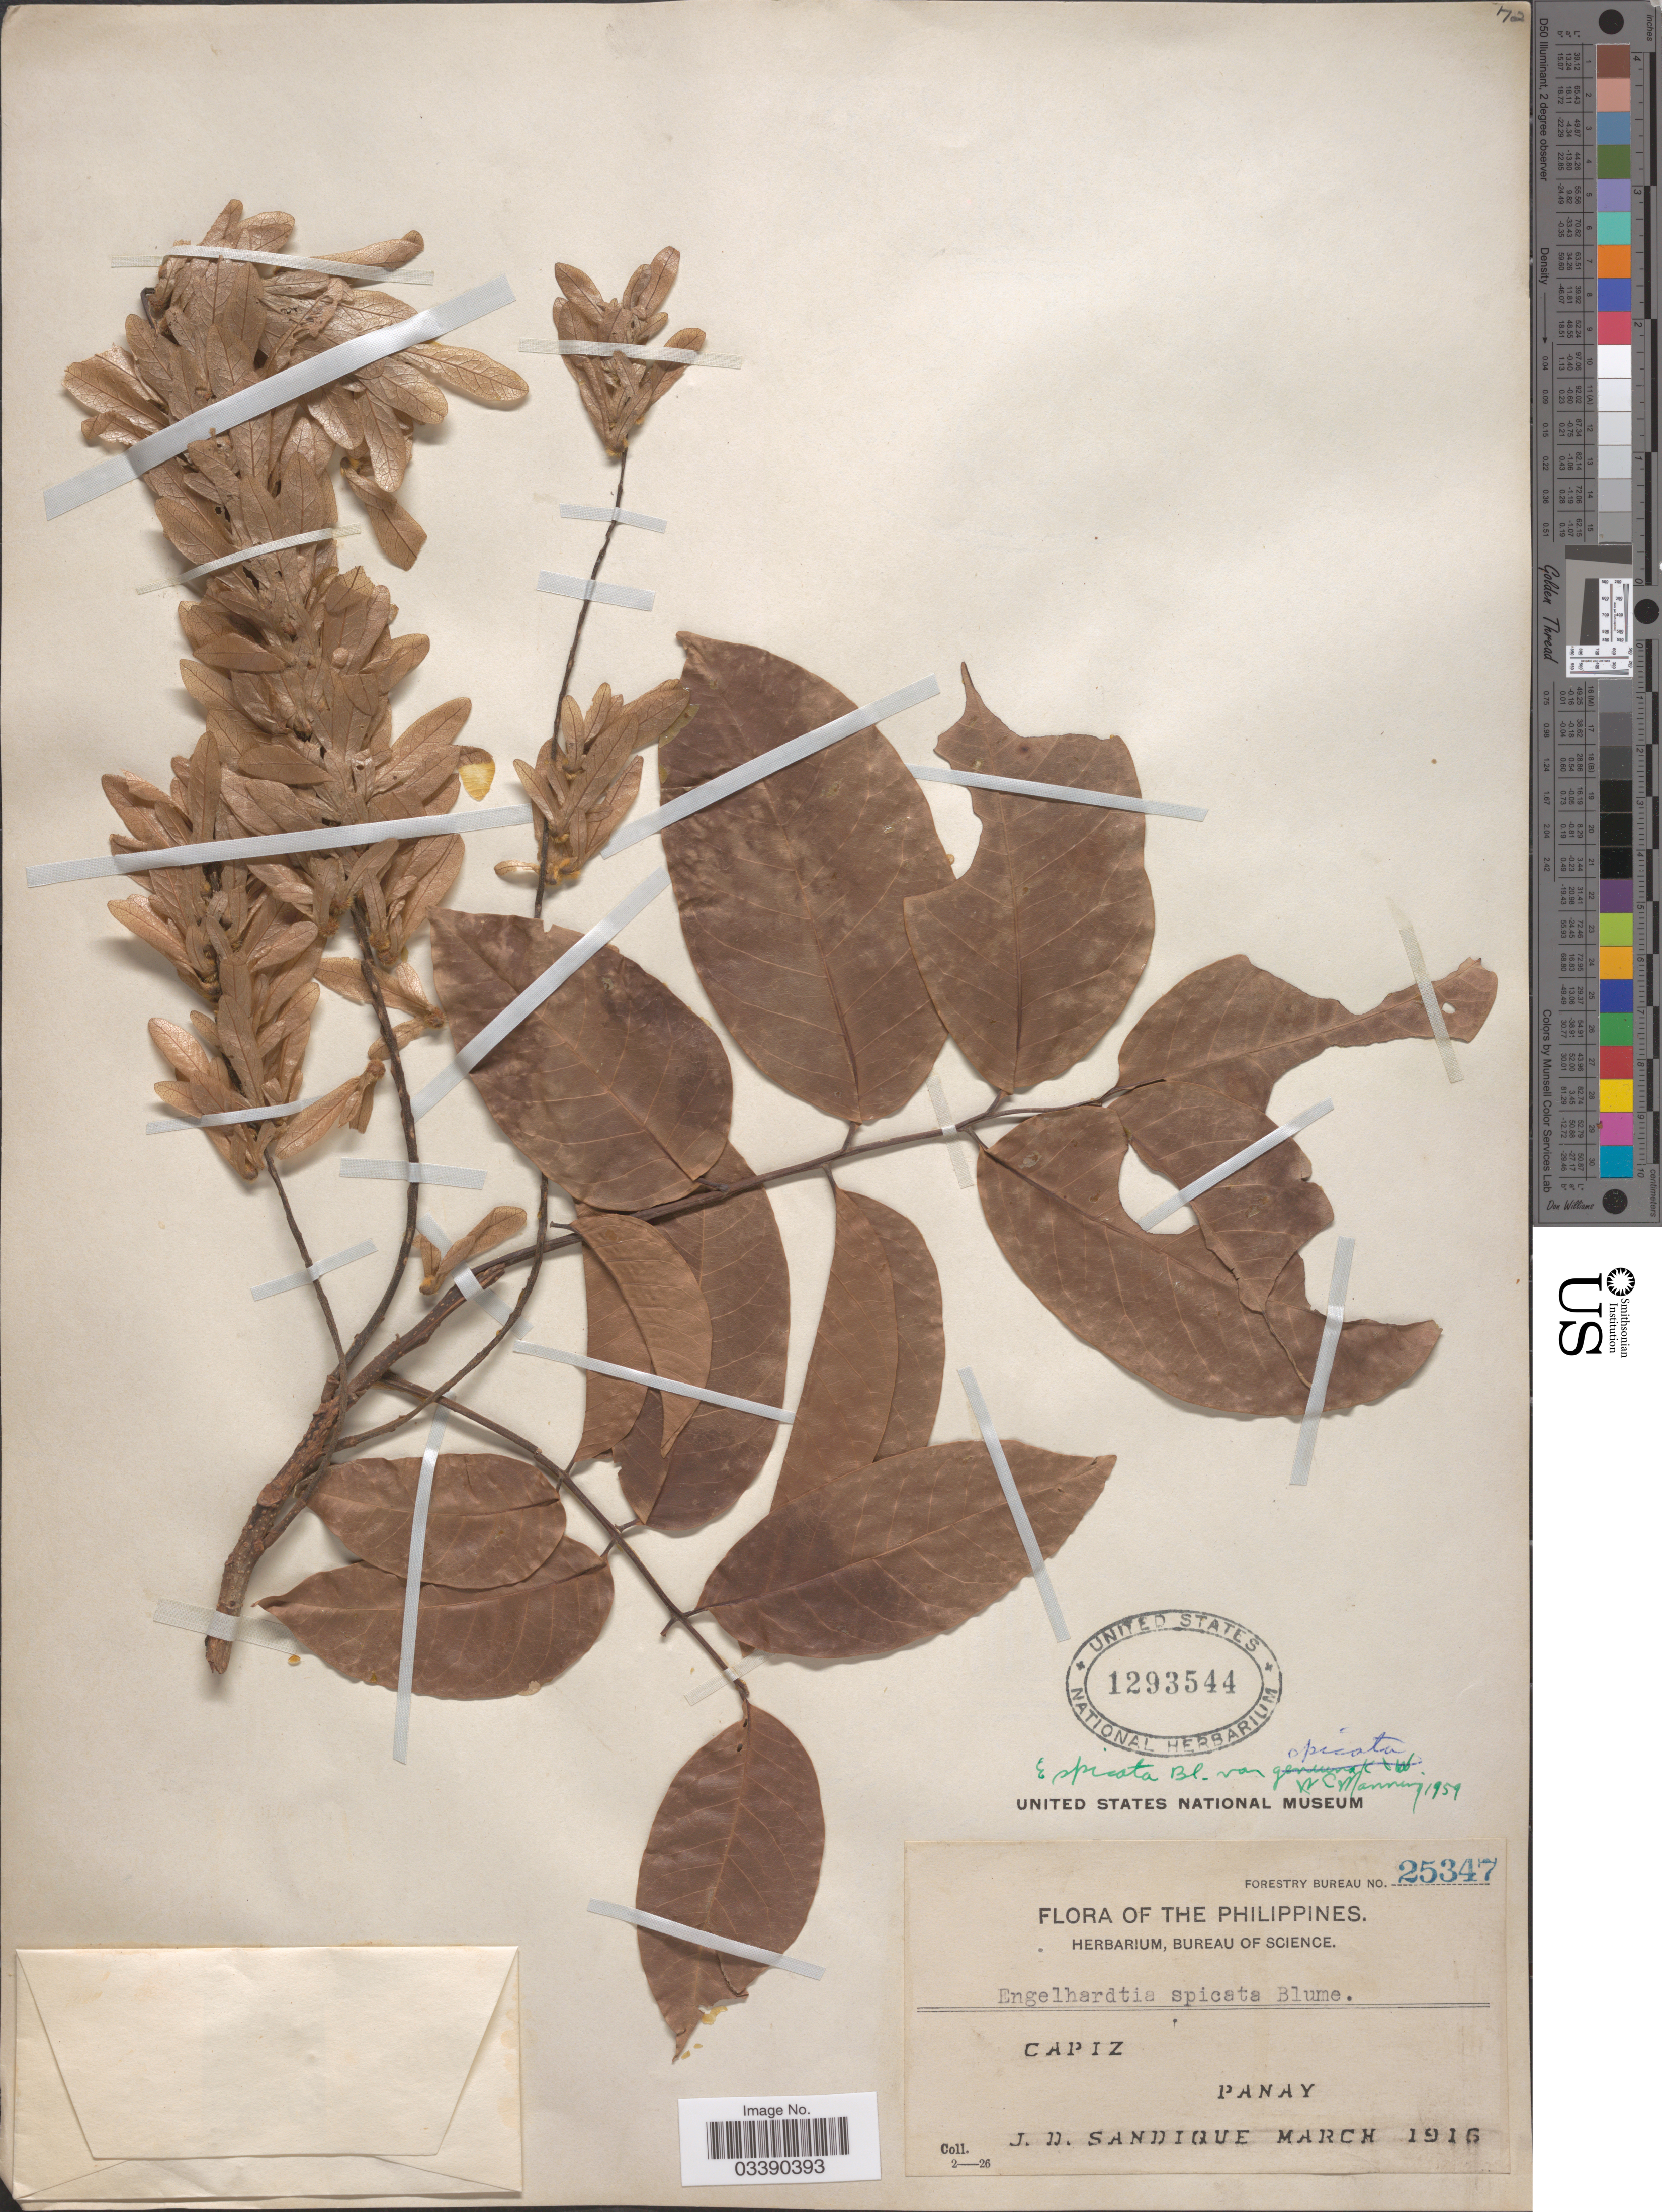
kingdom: Plantae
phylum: Tracheophyta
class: Magnoliopsida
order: Fagales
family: Juglandaceae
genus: Engelhardia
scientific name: Engelhardia spicata var. spicata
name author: Lesch. ex Blume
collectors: J. Sandique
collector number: Forestry Bureau 25347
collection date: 1916-03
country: Philippines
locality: Capiz. Panay.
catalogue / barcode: US 1293544